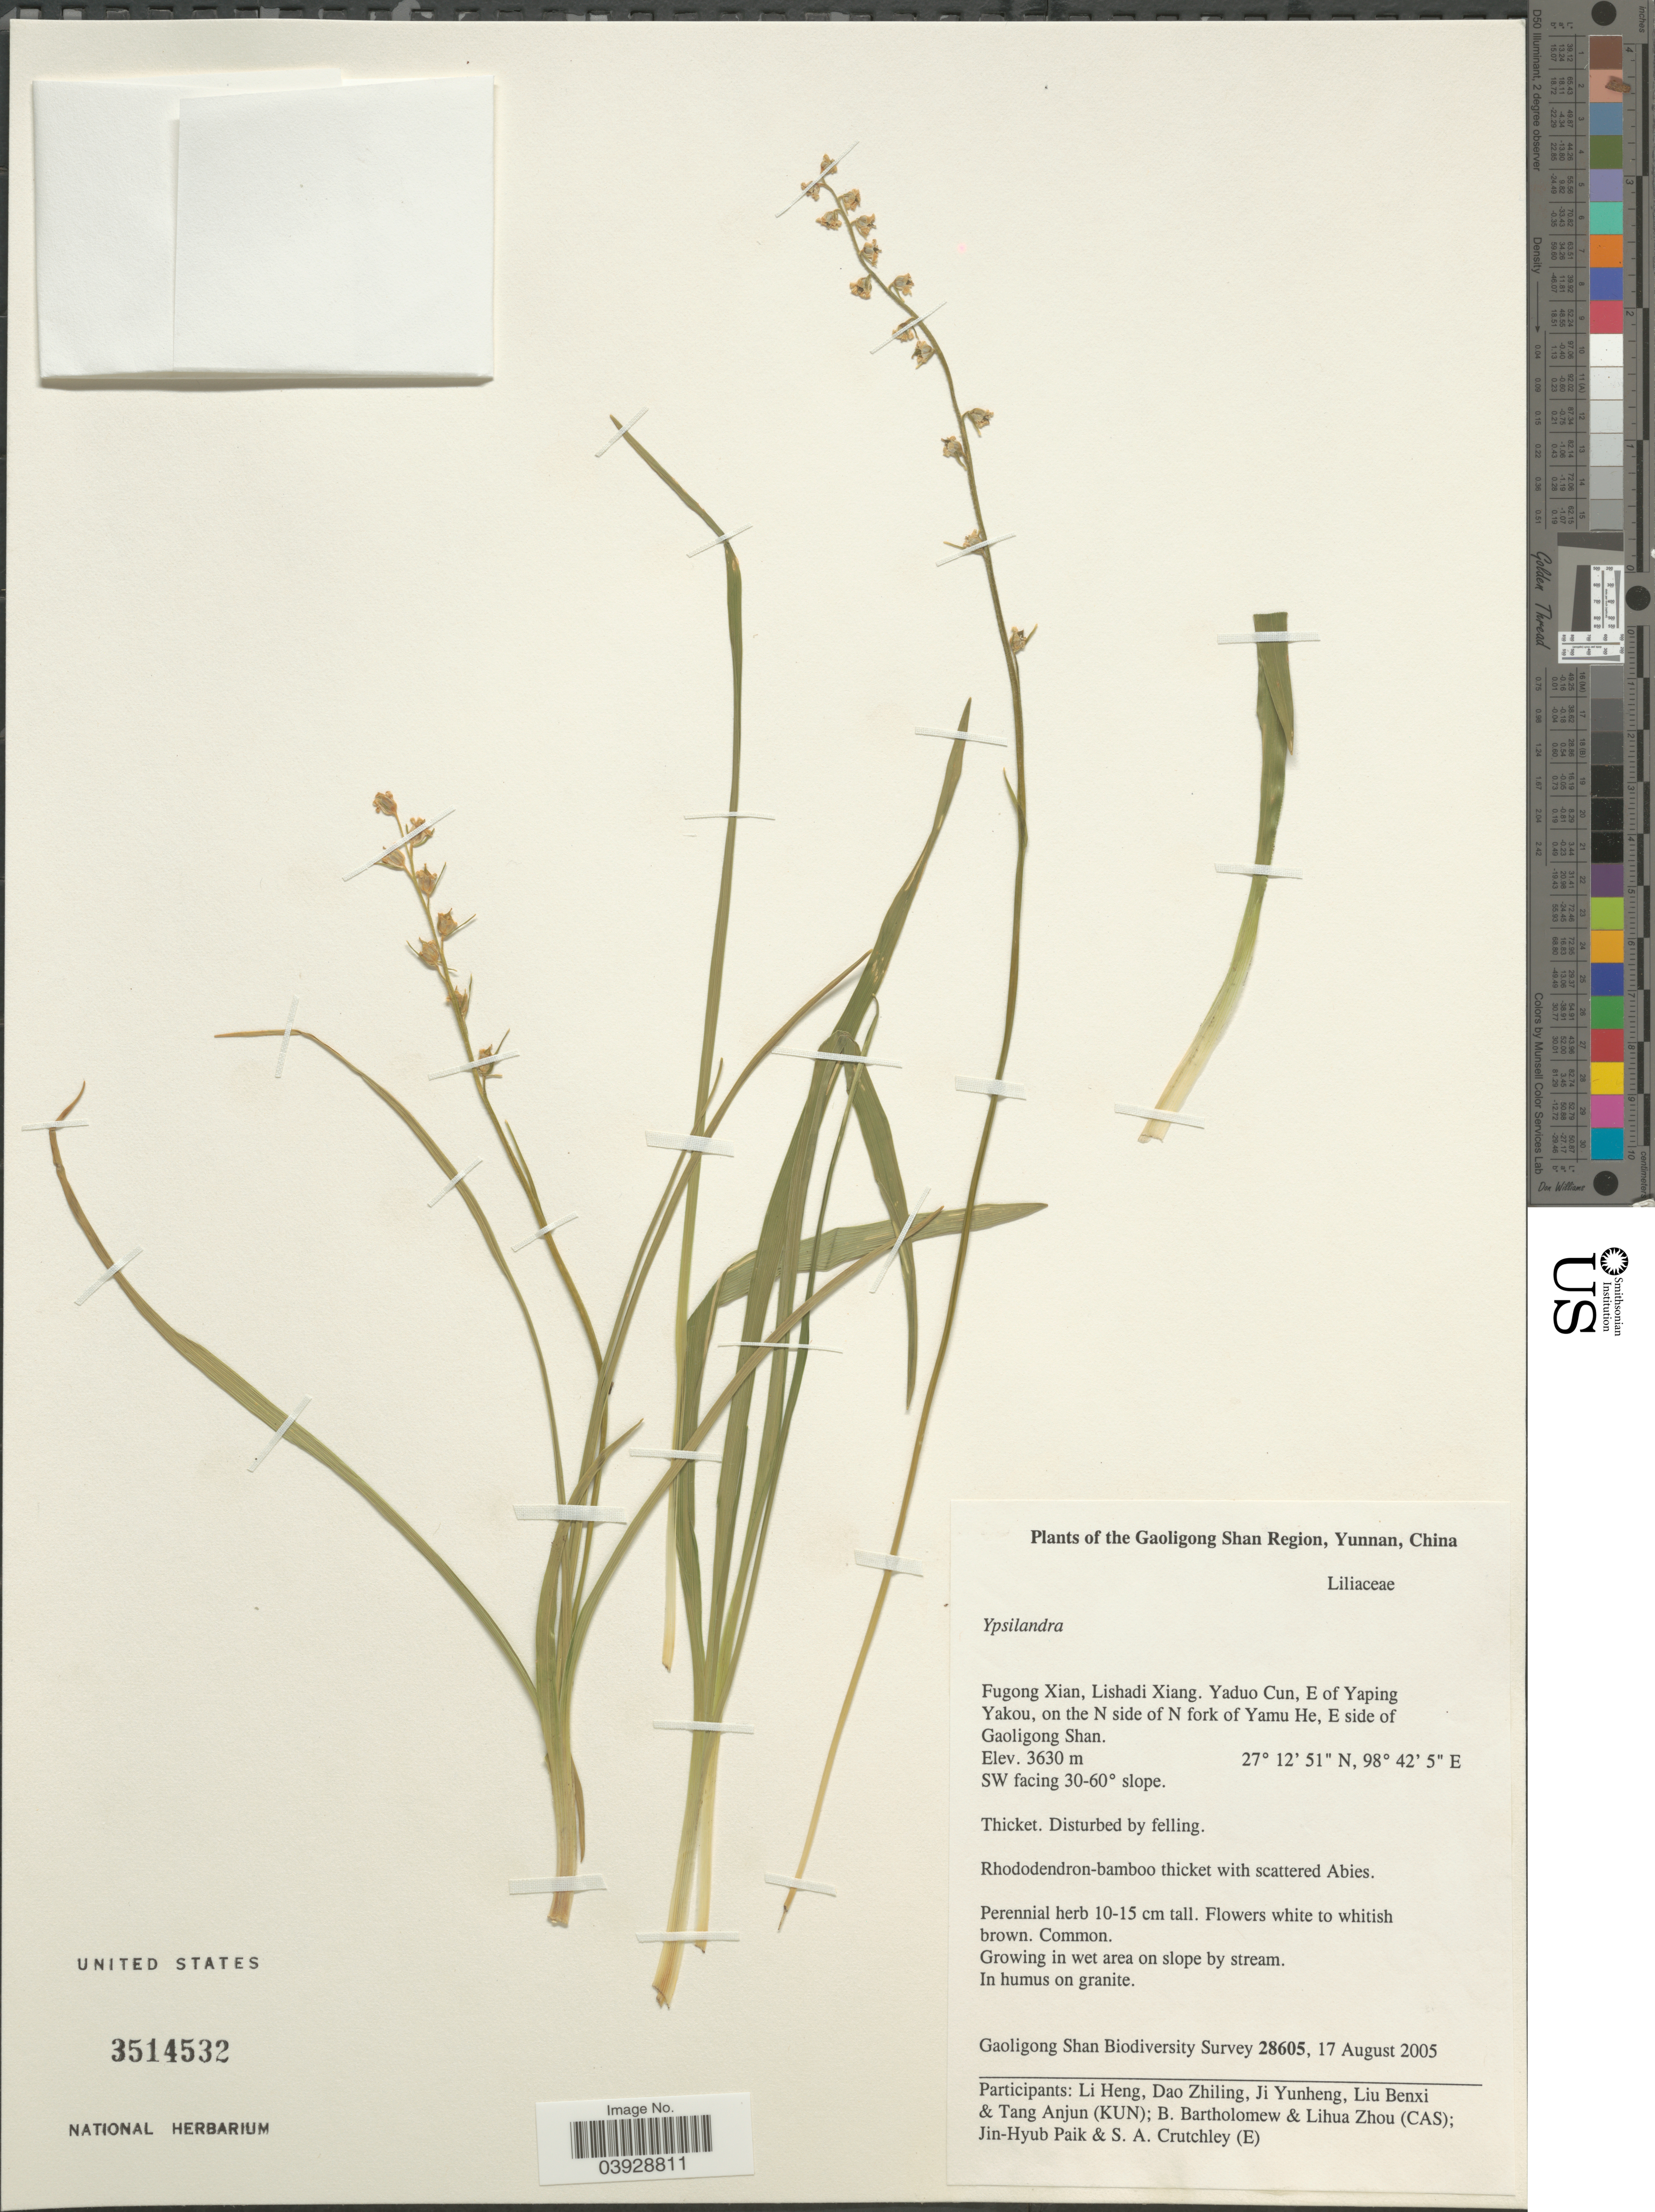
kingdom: Plantae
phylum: Tracheophyta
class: Liliopsida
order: Liliales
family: Melanthiaceae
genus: Ypsilandra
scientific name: Ypsilandra sp.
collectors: Gaoligong Shan Biodiversity Survey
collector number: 28605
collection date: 2005-08-17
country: China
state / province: Yunnan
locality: The Gaoligong Shan region. Fugong Xian, Lishadi Xiang. Yaduo Cun, E of Yaping Yakou, on the N side of N fork of Yamu He, E side of Gaoligong Shan. SW facing 30-60º slope.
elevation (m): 3630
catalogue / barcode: US 3514532